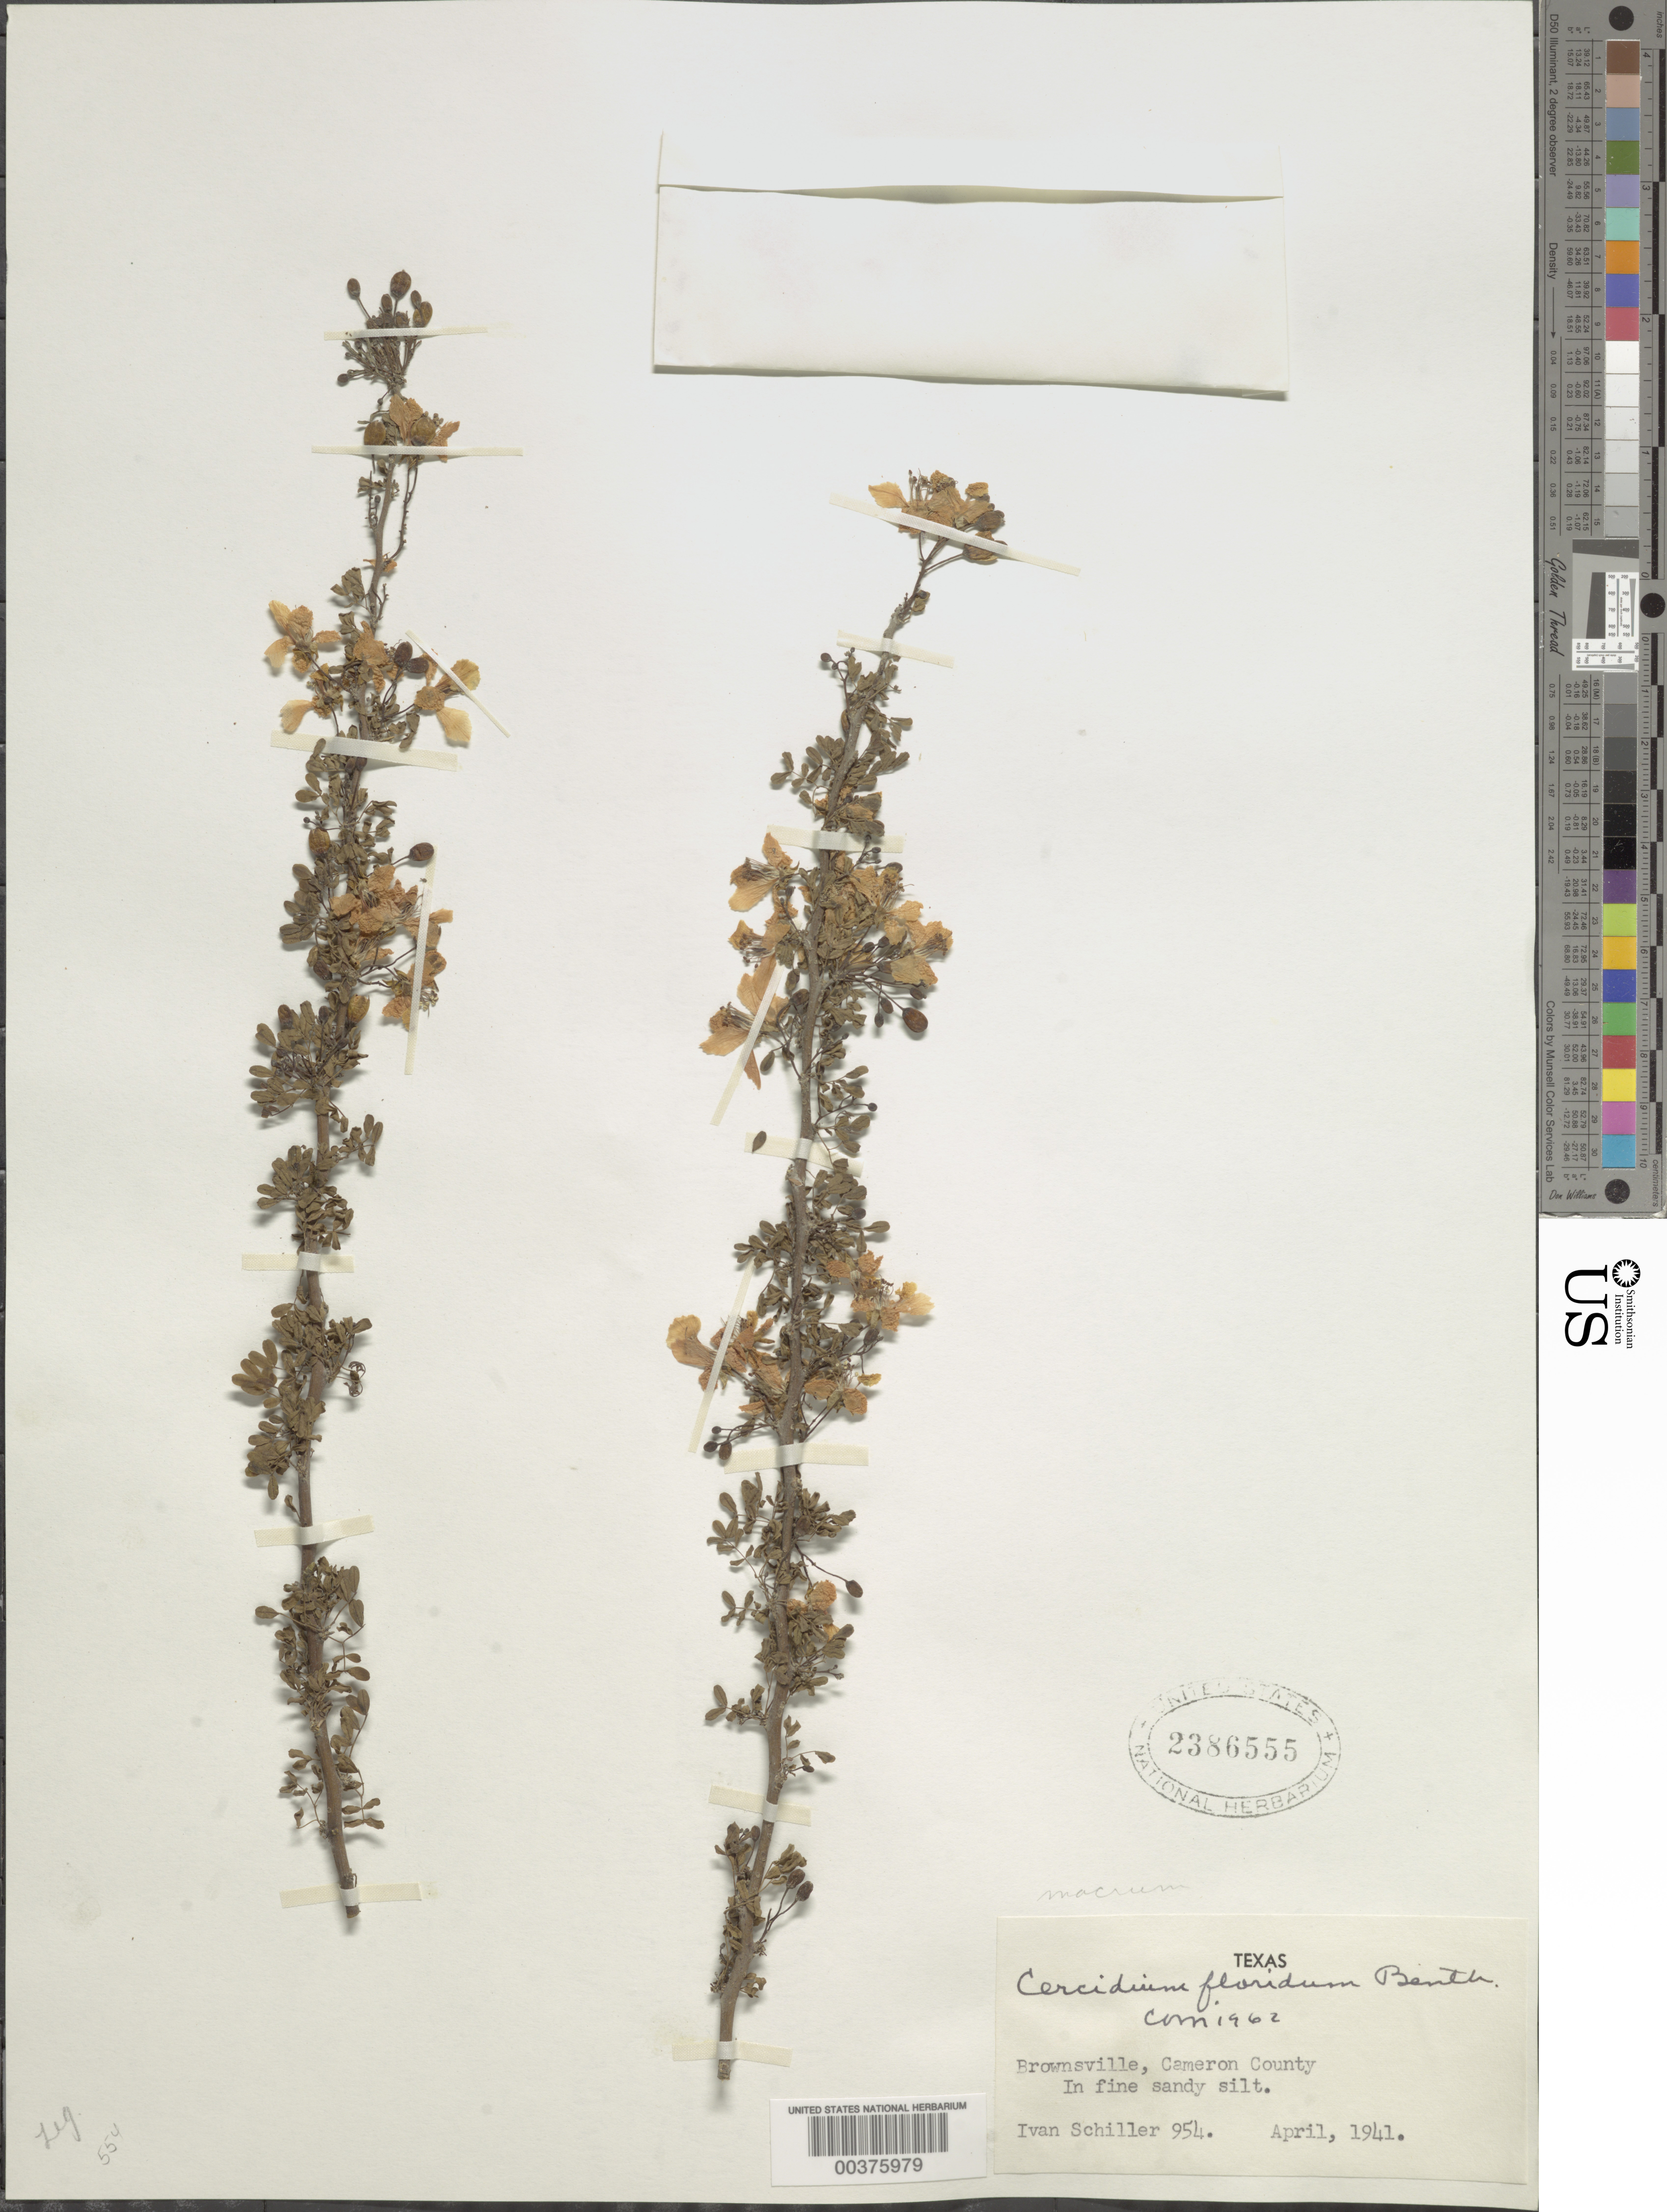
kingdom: Plantae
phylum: Tracheophyta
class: Magnoliopsida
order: Fabales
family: Fabaceae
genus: Parkinsonia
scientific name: Parkinsonia texana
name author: (A. Gray) S. Watson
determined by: Strong, Mark T., (BOT), Smithsonian Institution - National Museum of Natural History (UNITED STATES)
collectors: I. Schiller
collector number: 954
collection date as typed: Apr 1941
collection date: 1941-04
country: United States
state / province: Texas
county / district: Cameron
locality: Brownsville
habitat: In fine sandy silt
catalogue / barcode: US 2386555